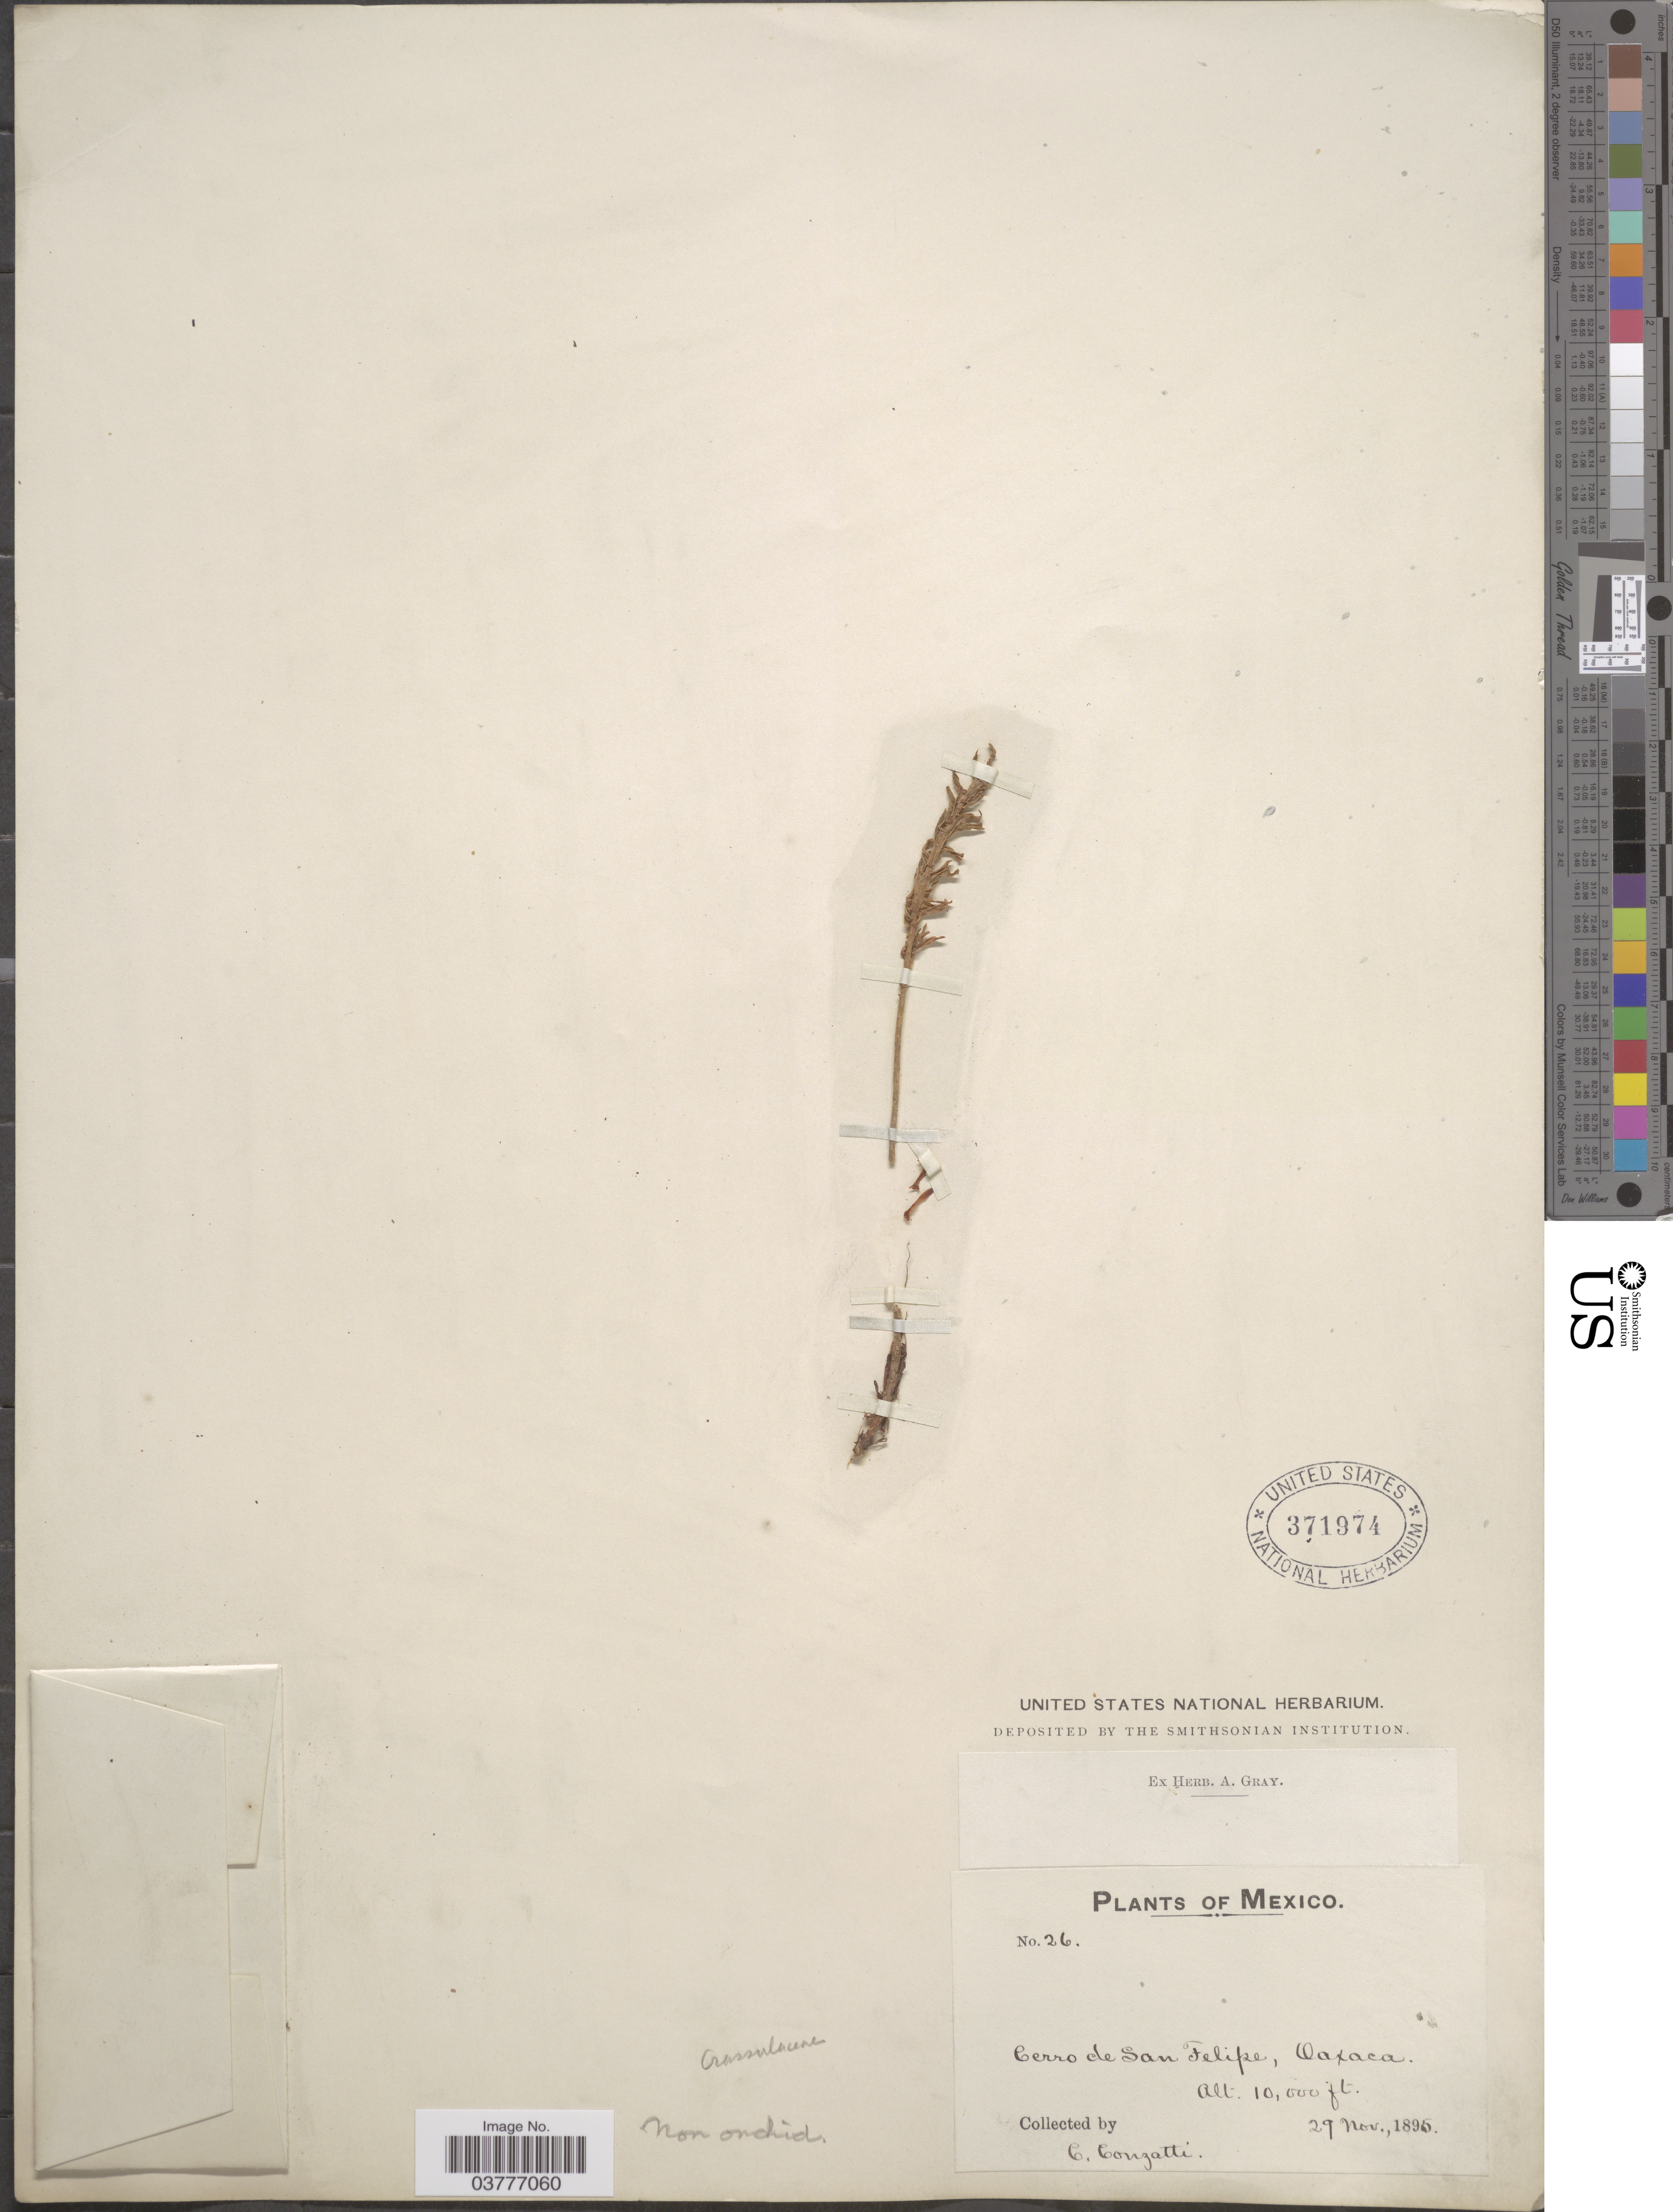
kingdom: Plantae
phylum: Tracheophyta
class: Magnoliopsida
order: Saxifragales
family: Crassulaceae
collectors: C. Conzatti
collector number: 26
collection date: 1895-11-29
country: Mexico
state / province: Oaxaca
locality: Cerro de San Felipe.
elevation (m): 3048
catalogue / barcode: US 371974